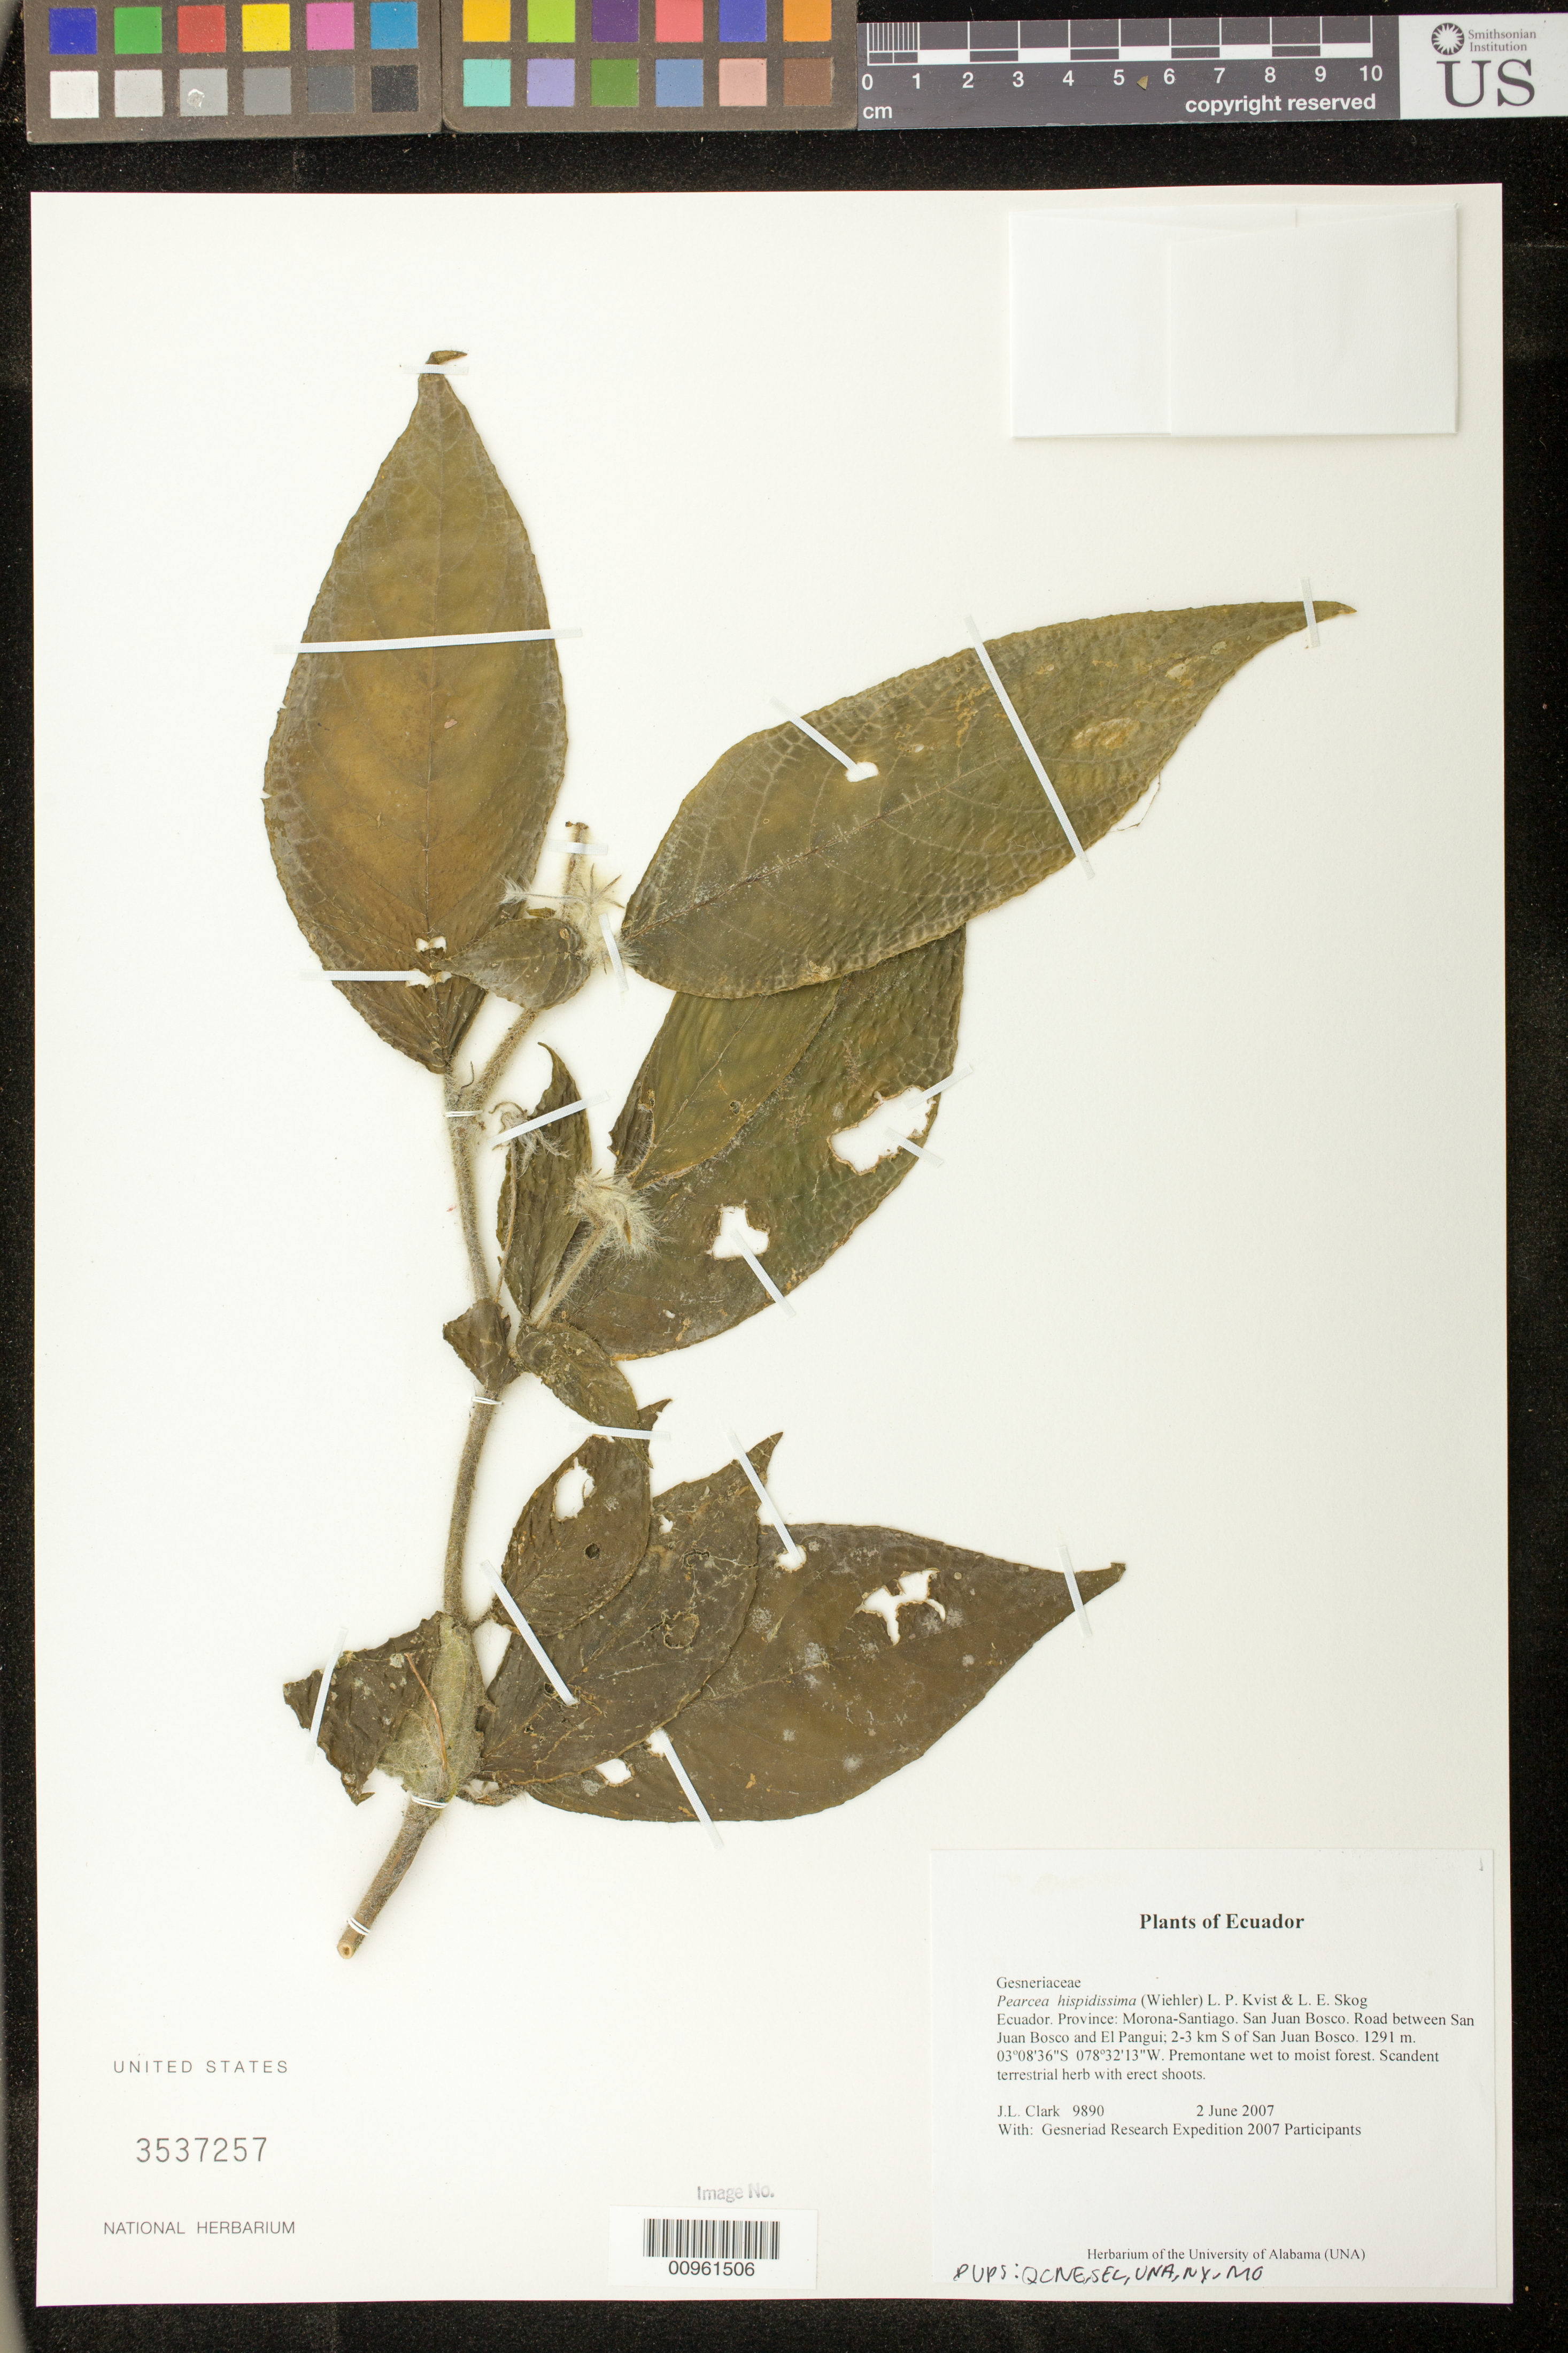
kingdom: Plantae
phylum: Tracheophyta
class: Magnoliopsida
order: Lamiales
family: Gesneriaceae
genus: Pearcea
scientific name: Pearcea hispidissima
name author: (Wiehler) L.P. Kvist & L.E. Skog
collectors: J. L. Clark & Gesneriad Research Expedition 2007 Participants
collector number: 9890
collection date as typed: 02 Jun 2007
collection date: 2007-06-02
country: Ecuador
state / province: Morona-Santiago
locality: San Juan Bosco. Road between San Juan Bosco and El Pangui; 2-3 km S of San Juan Bosco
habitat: Premontane wet to moist forest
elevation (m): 1291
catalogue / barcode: US 3537257